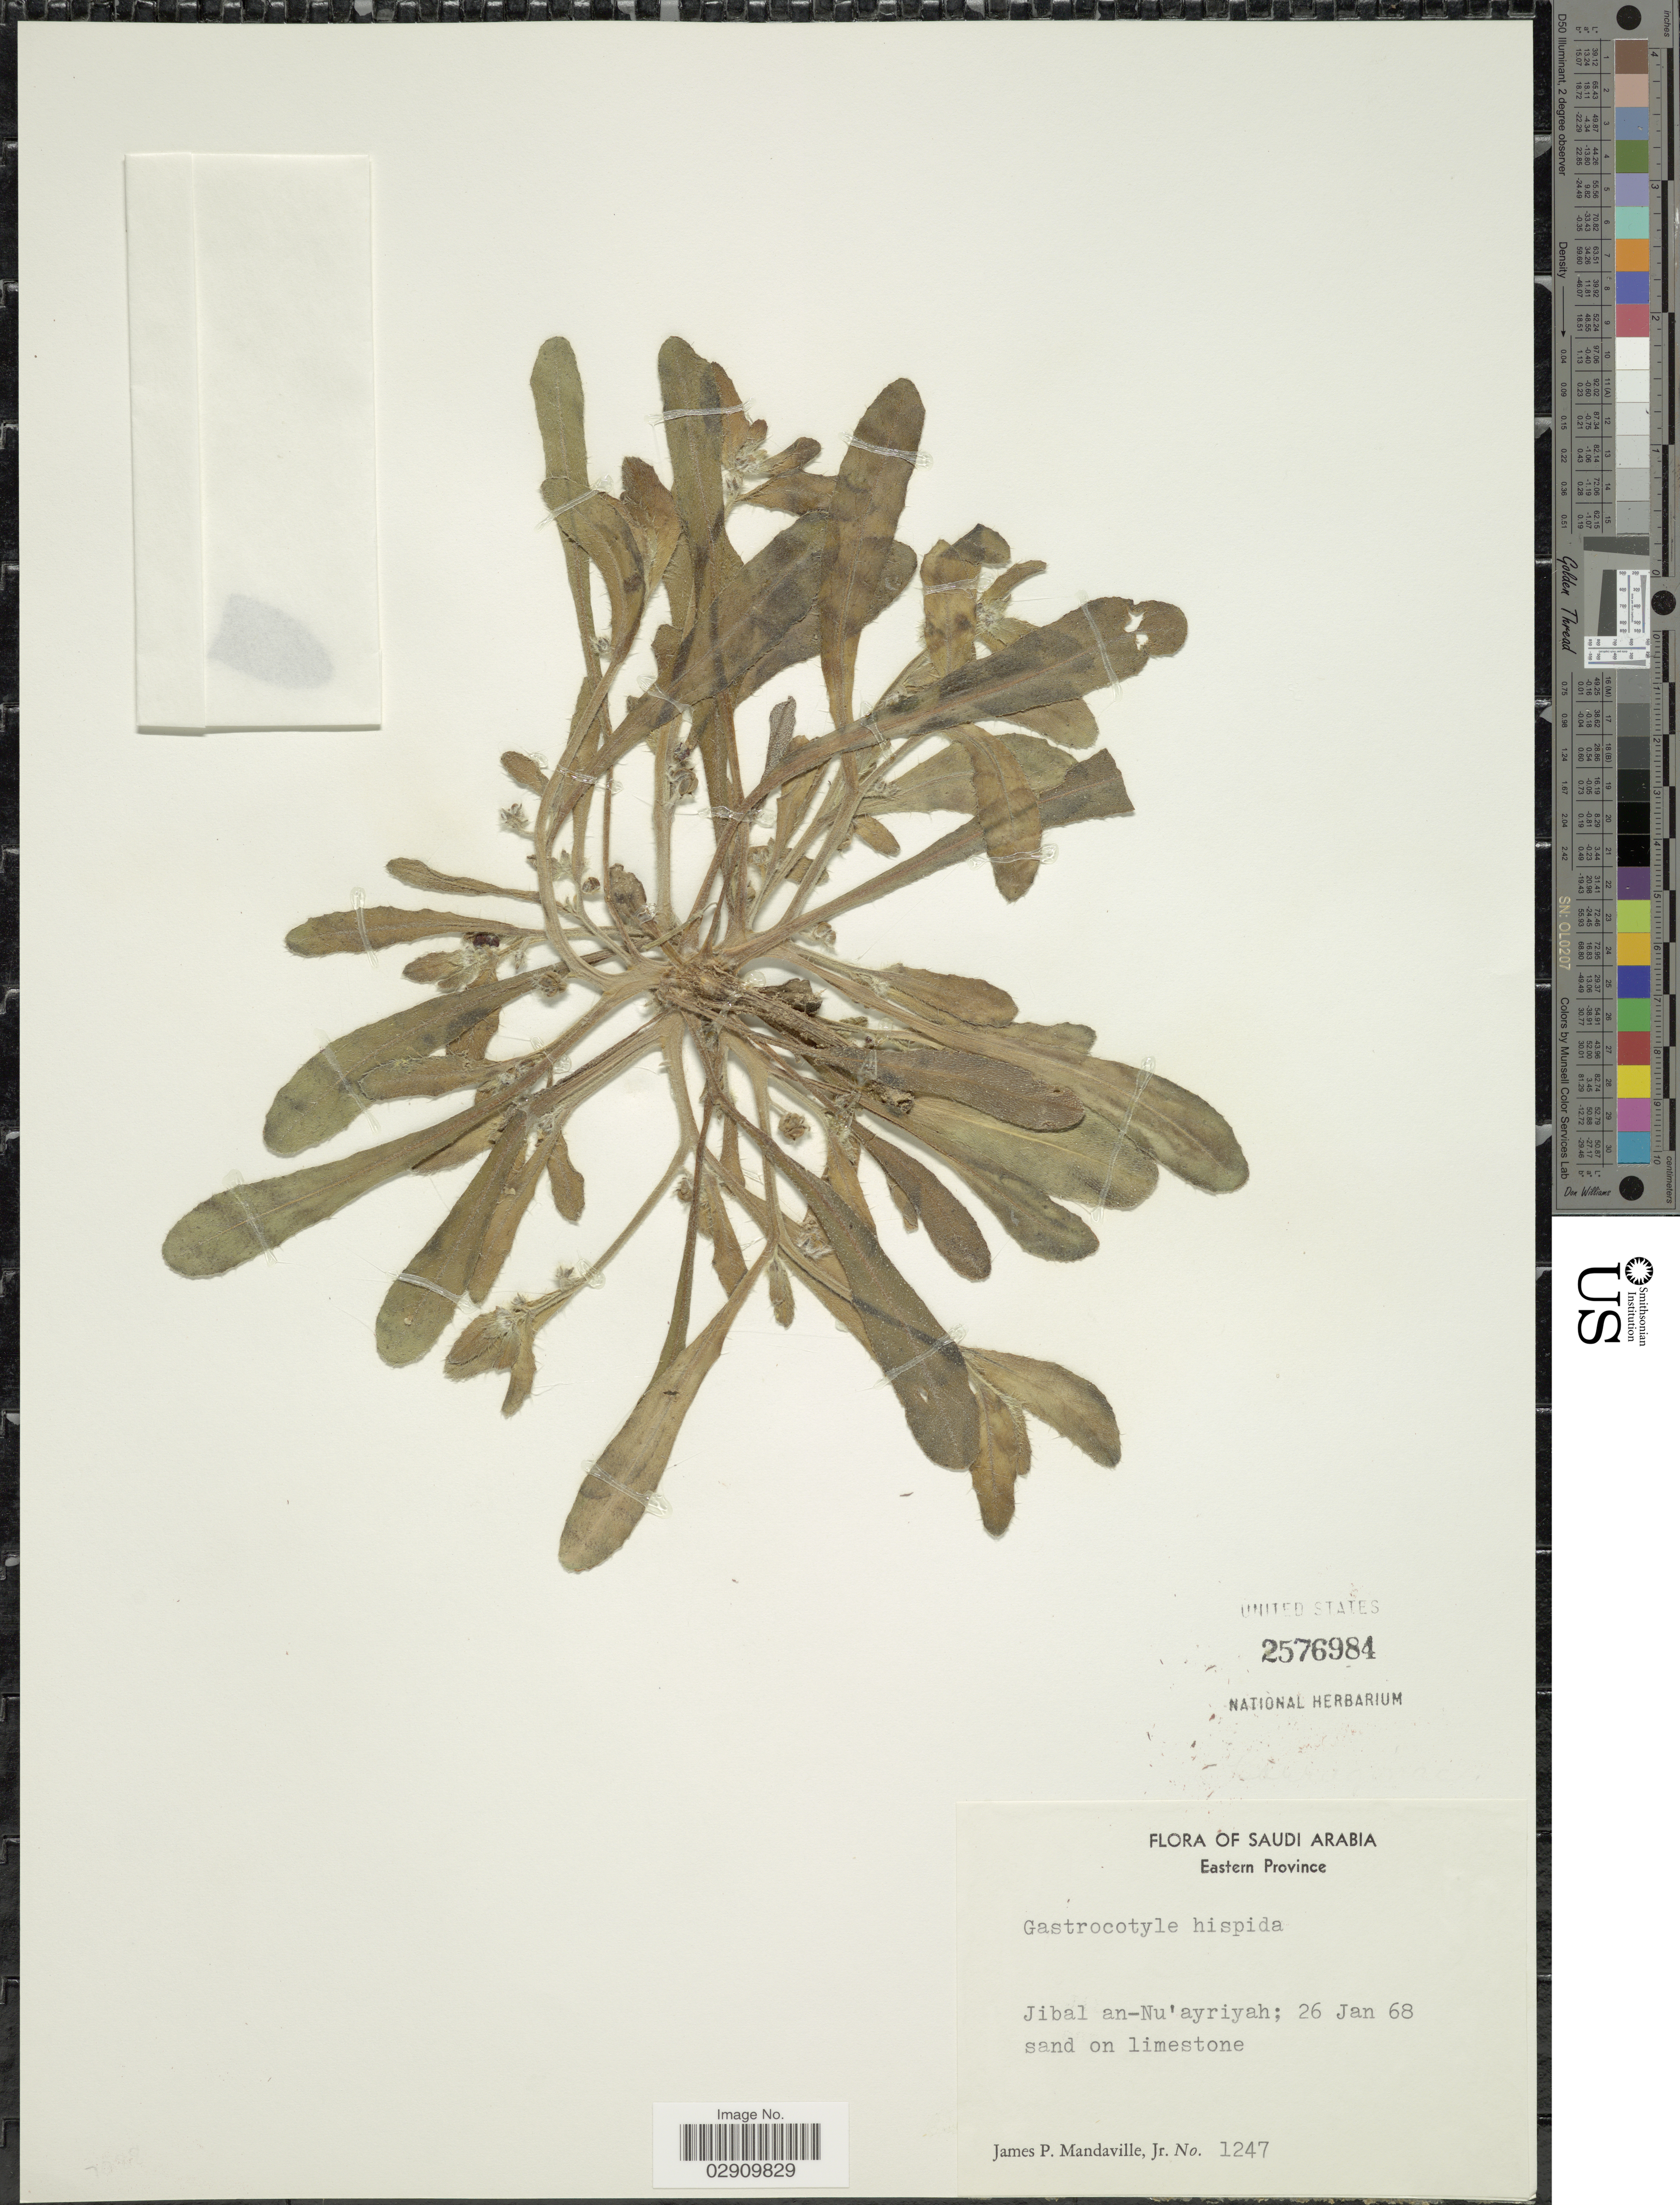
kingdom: Plantae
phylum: Tracheophyta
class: Magnoliopsida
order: Boraginales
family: Boraginaceae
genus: Gastrocotyle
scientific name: Gastrocotyle hispida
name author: (Forssk.) Bunge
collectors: J. Mandaville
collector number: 1247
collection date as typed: Transcribed d/m/y: 26/1/68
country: Saudi Arabia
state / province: Ash Sharqiyah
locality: Eastern Province, Jibal an-Nu' ayriyah.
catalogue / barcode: US 2576984